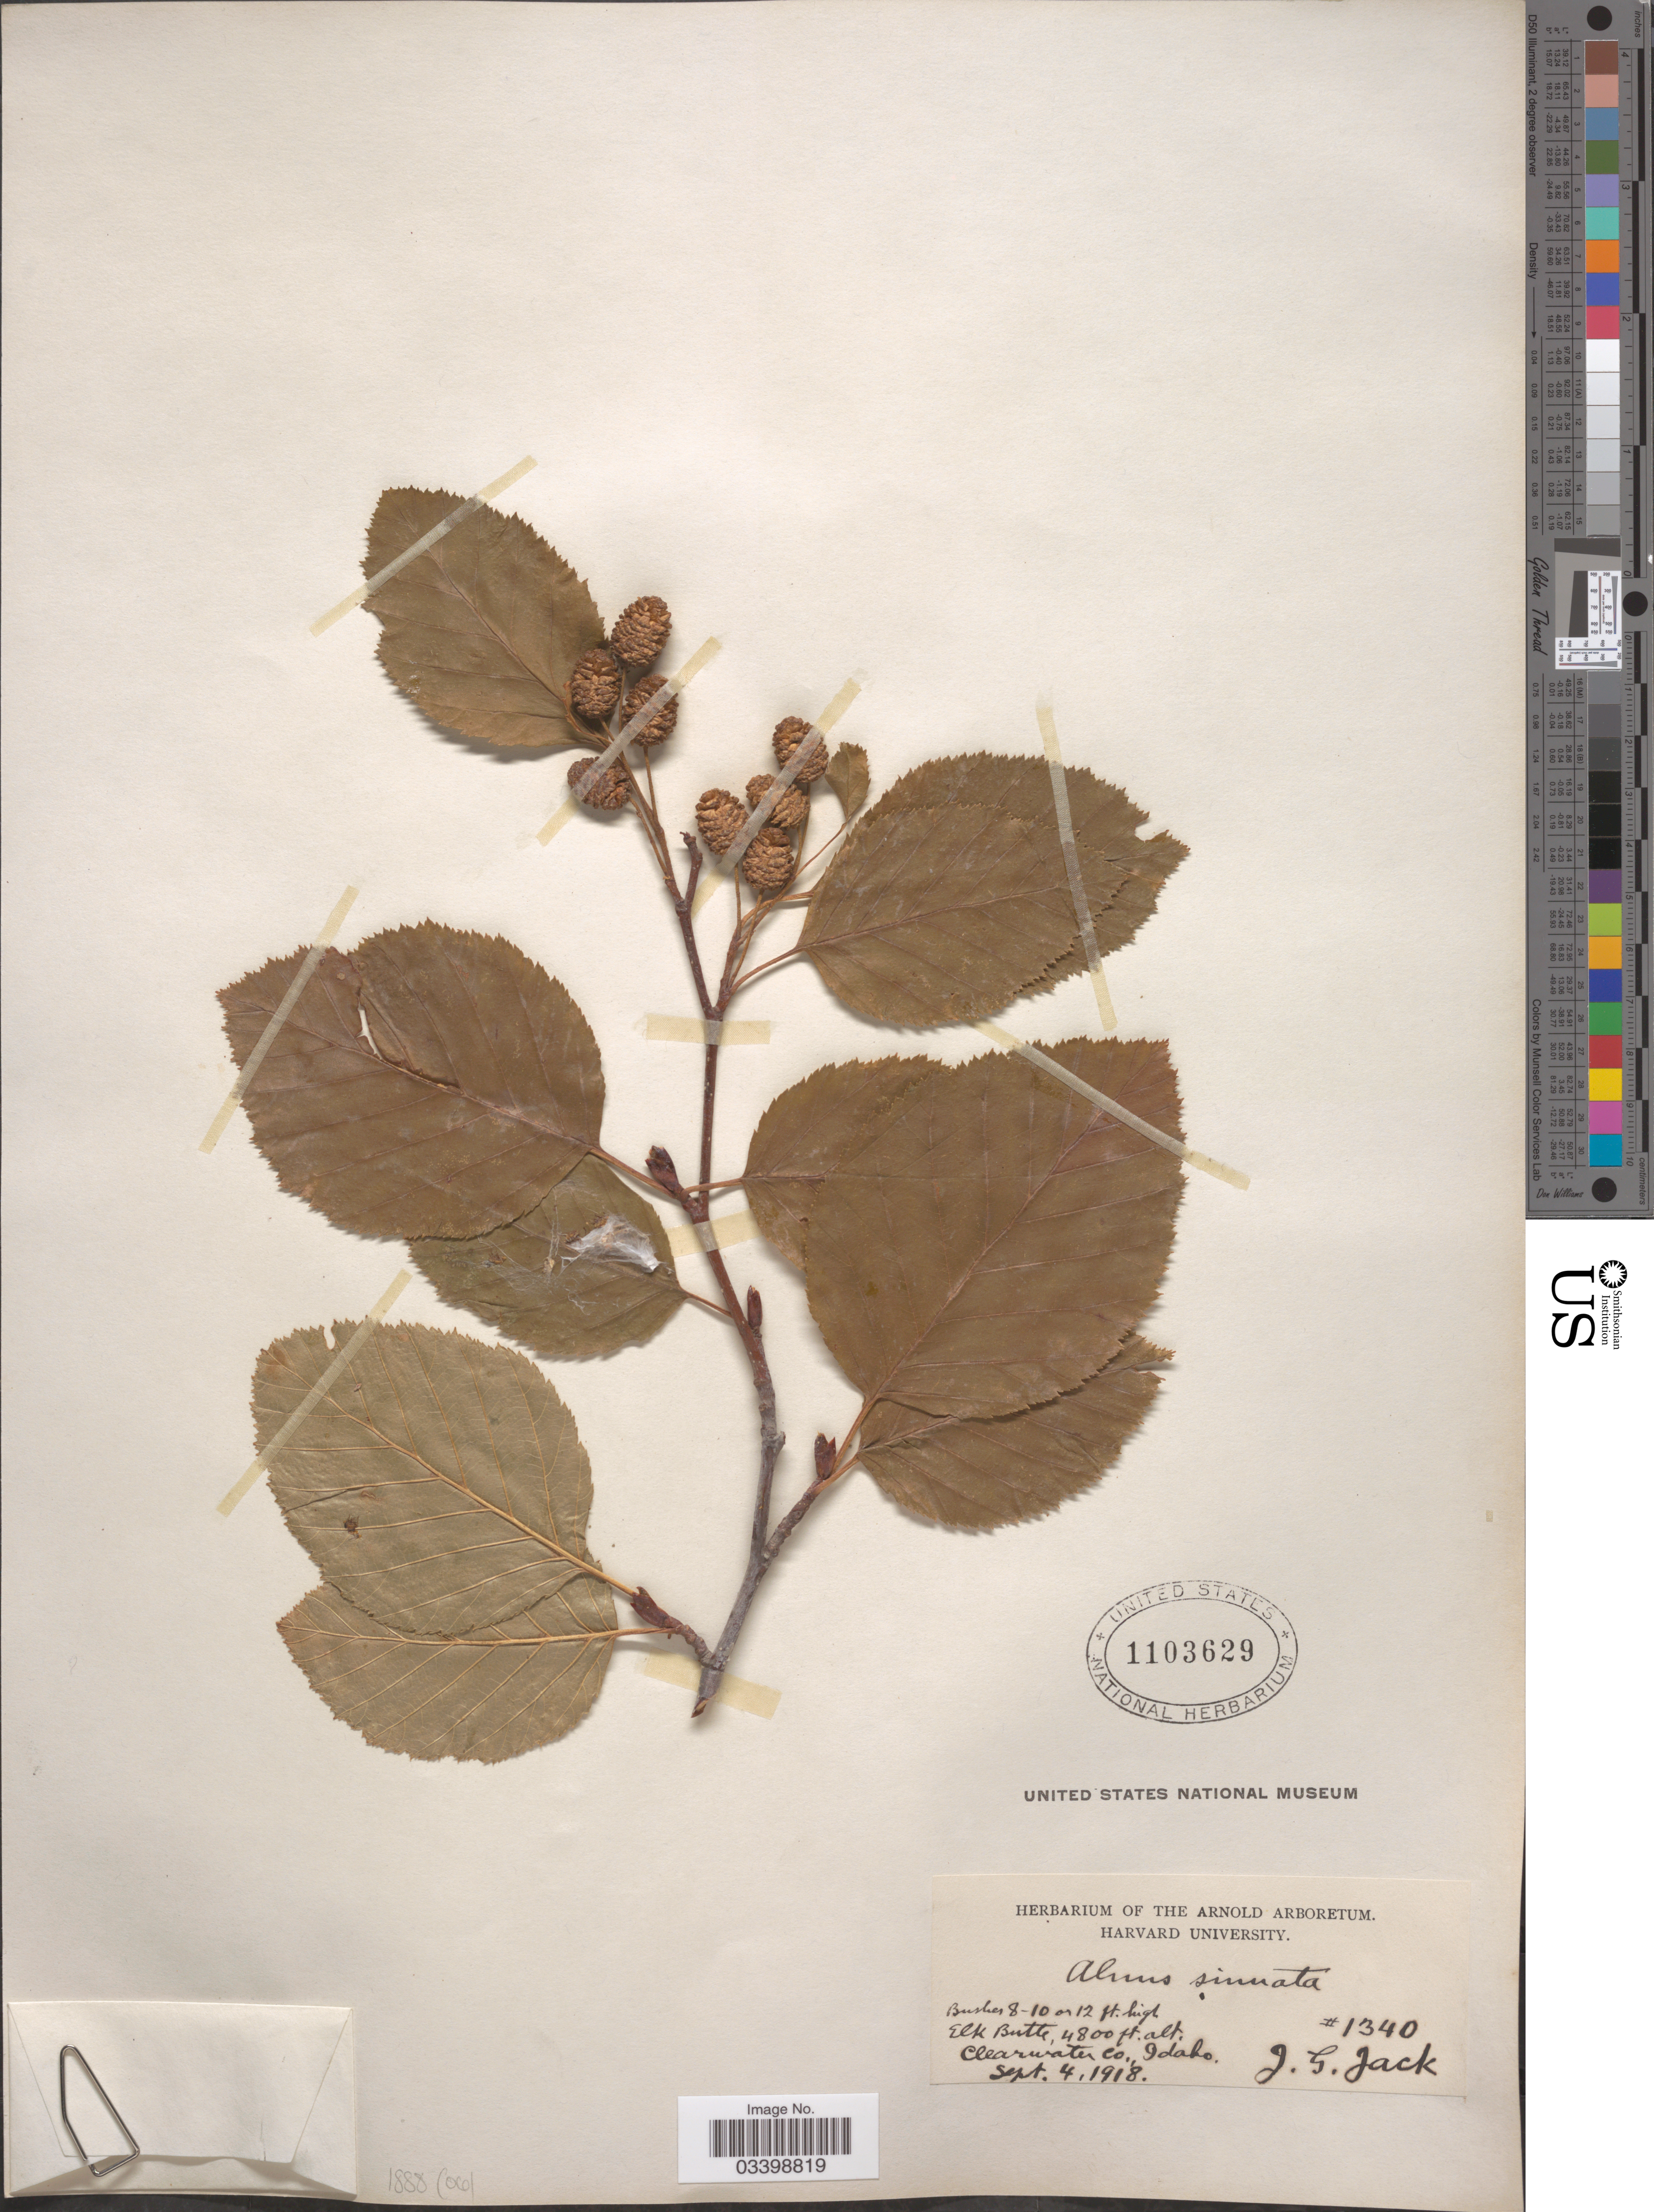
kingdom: Plantae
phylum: Tracheophyta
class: Magnoliopsida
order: Fagales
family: Betulaceae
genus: Alnus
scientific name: Alnus viridis subsp. sinuata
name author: Regel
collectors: J. G. Jack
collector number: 1340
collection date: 1918-09-04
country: United States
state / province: Idaho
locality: Elk Butte, Clearwater Co.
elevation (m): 1463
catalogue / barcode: US 1103629